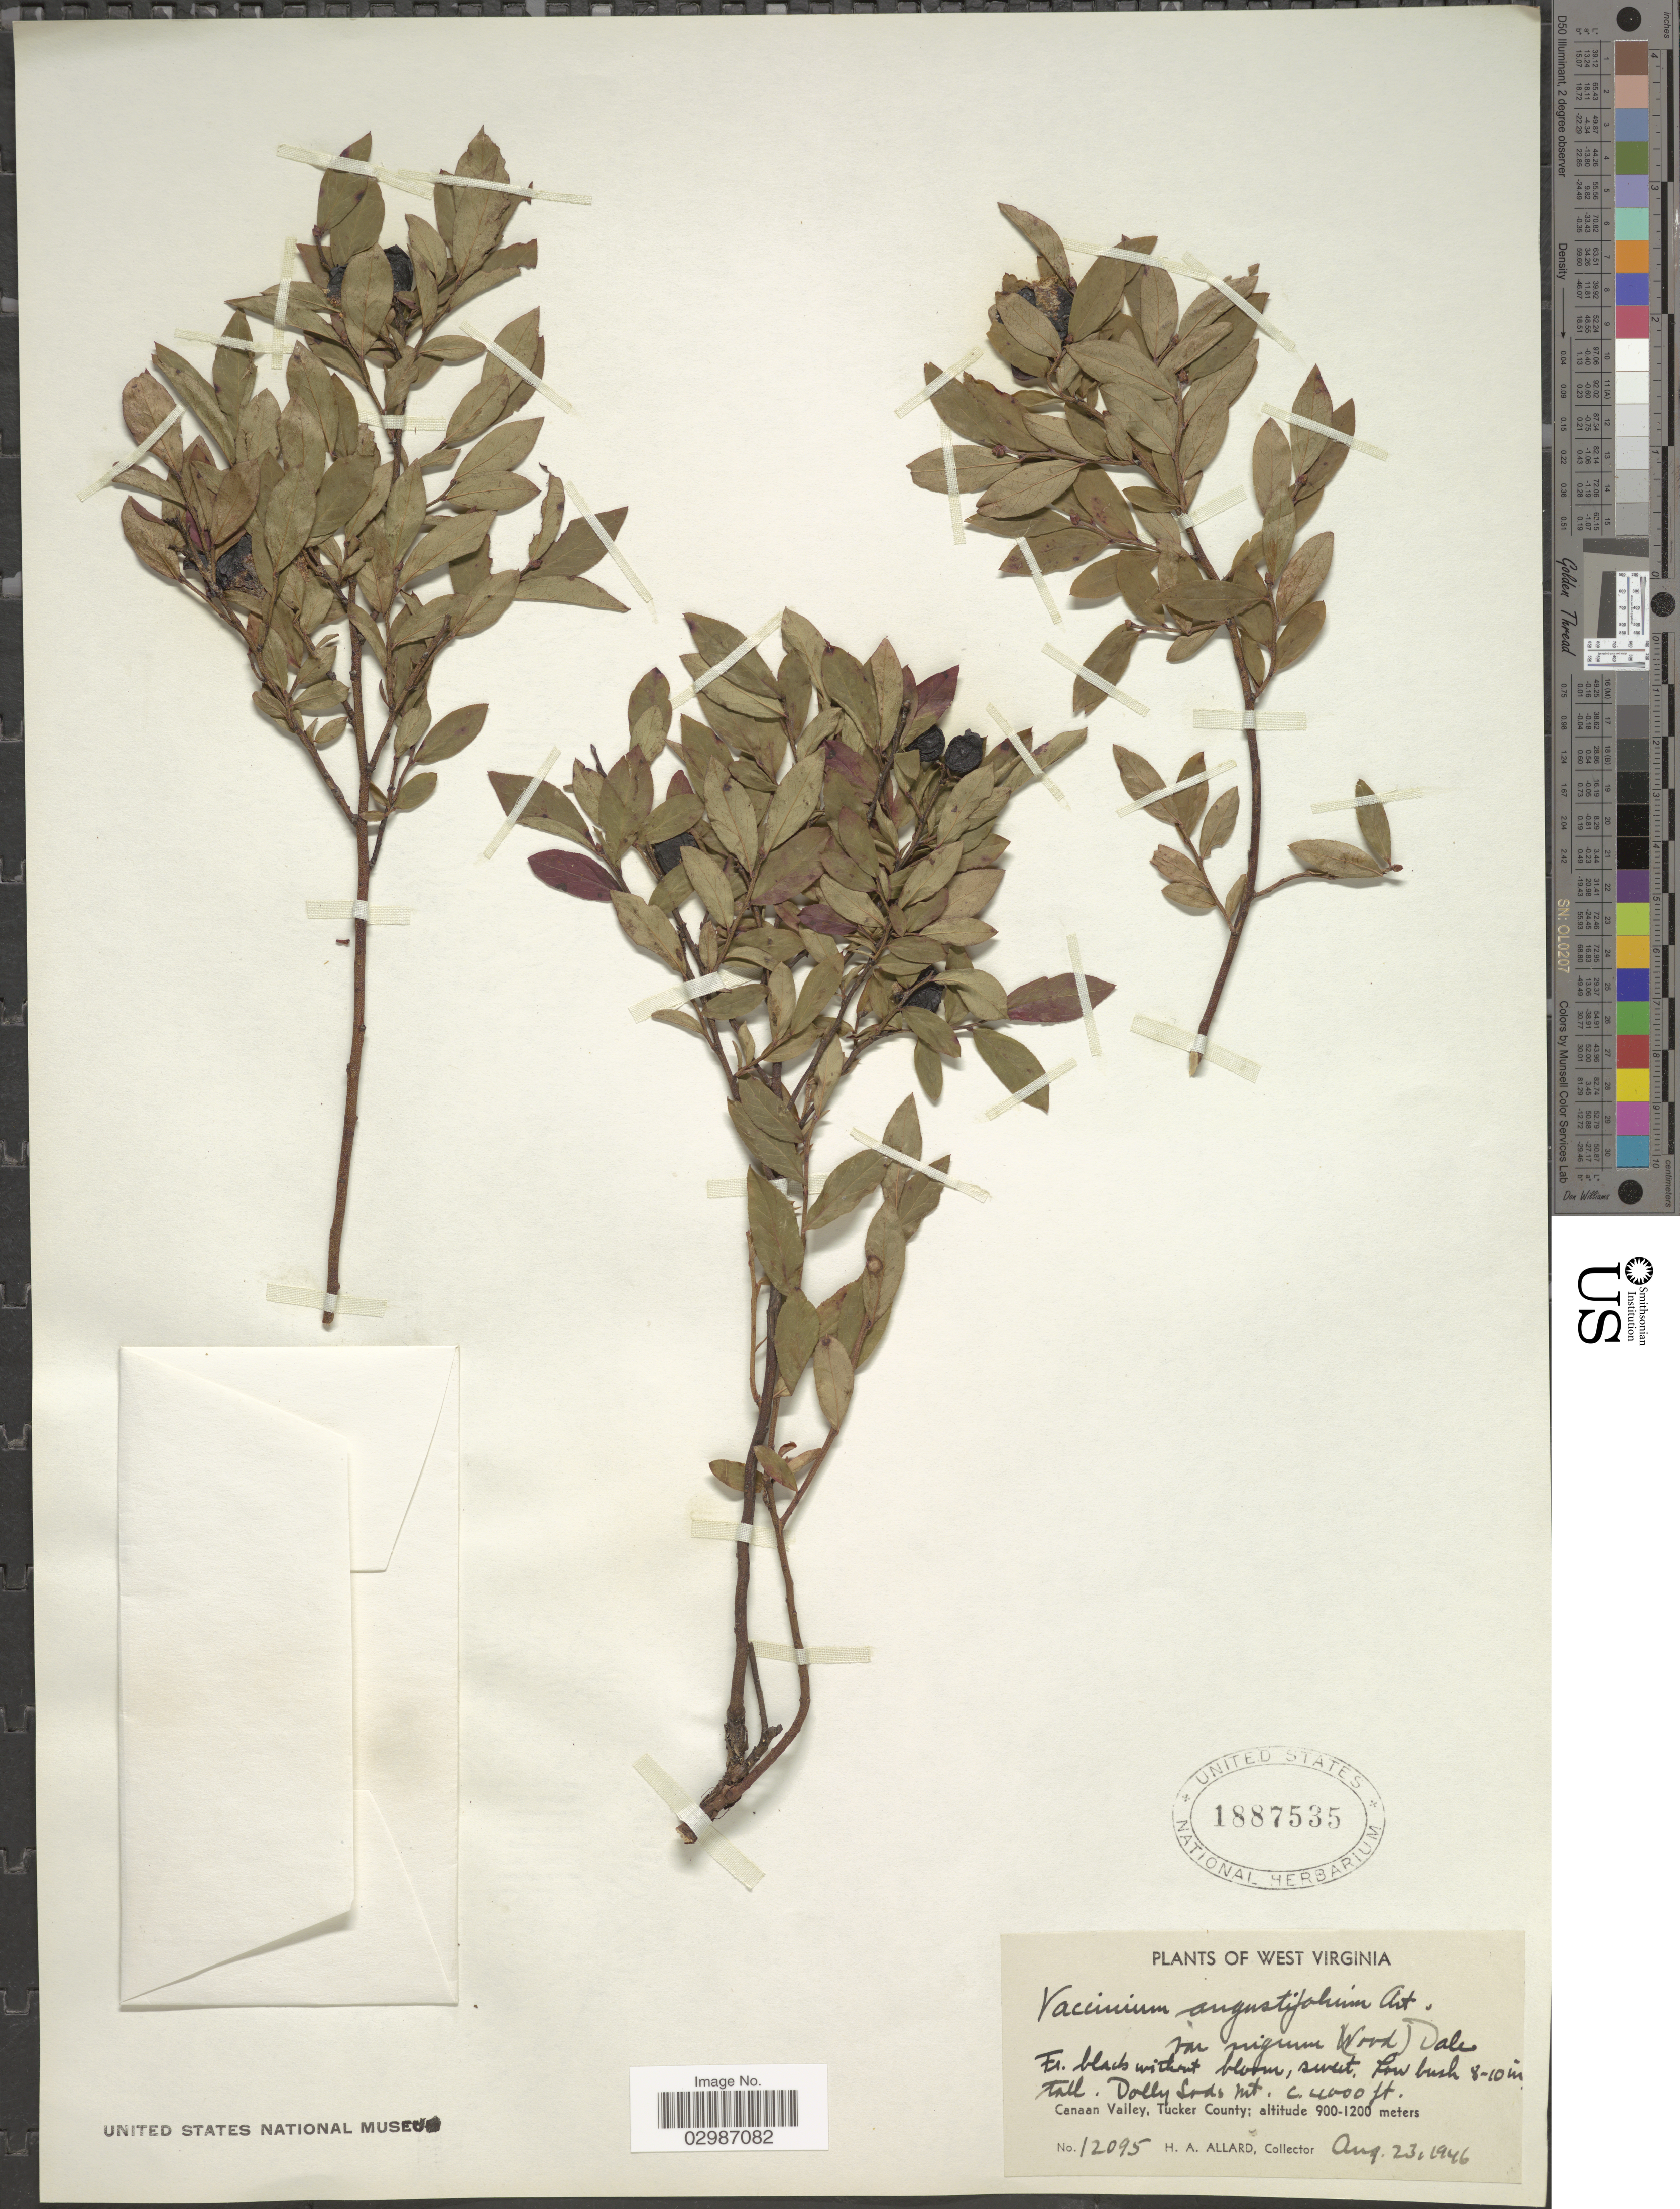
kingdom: Plantae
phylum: Tracheophyta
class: Magnoliopsida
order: Ericales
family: Ericaceae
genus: Vaccinium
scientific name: Vaccinium angustifolium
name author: Aiton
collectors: H. A. Allard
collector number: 12095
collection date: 1946-08-23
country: United States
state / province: West Virginia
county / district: Tucker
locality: Dolly Sods Mt. Canaan Valley, Tucker County.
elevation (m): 1219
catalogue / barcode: US 1887535